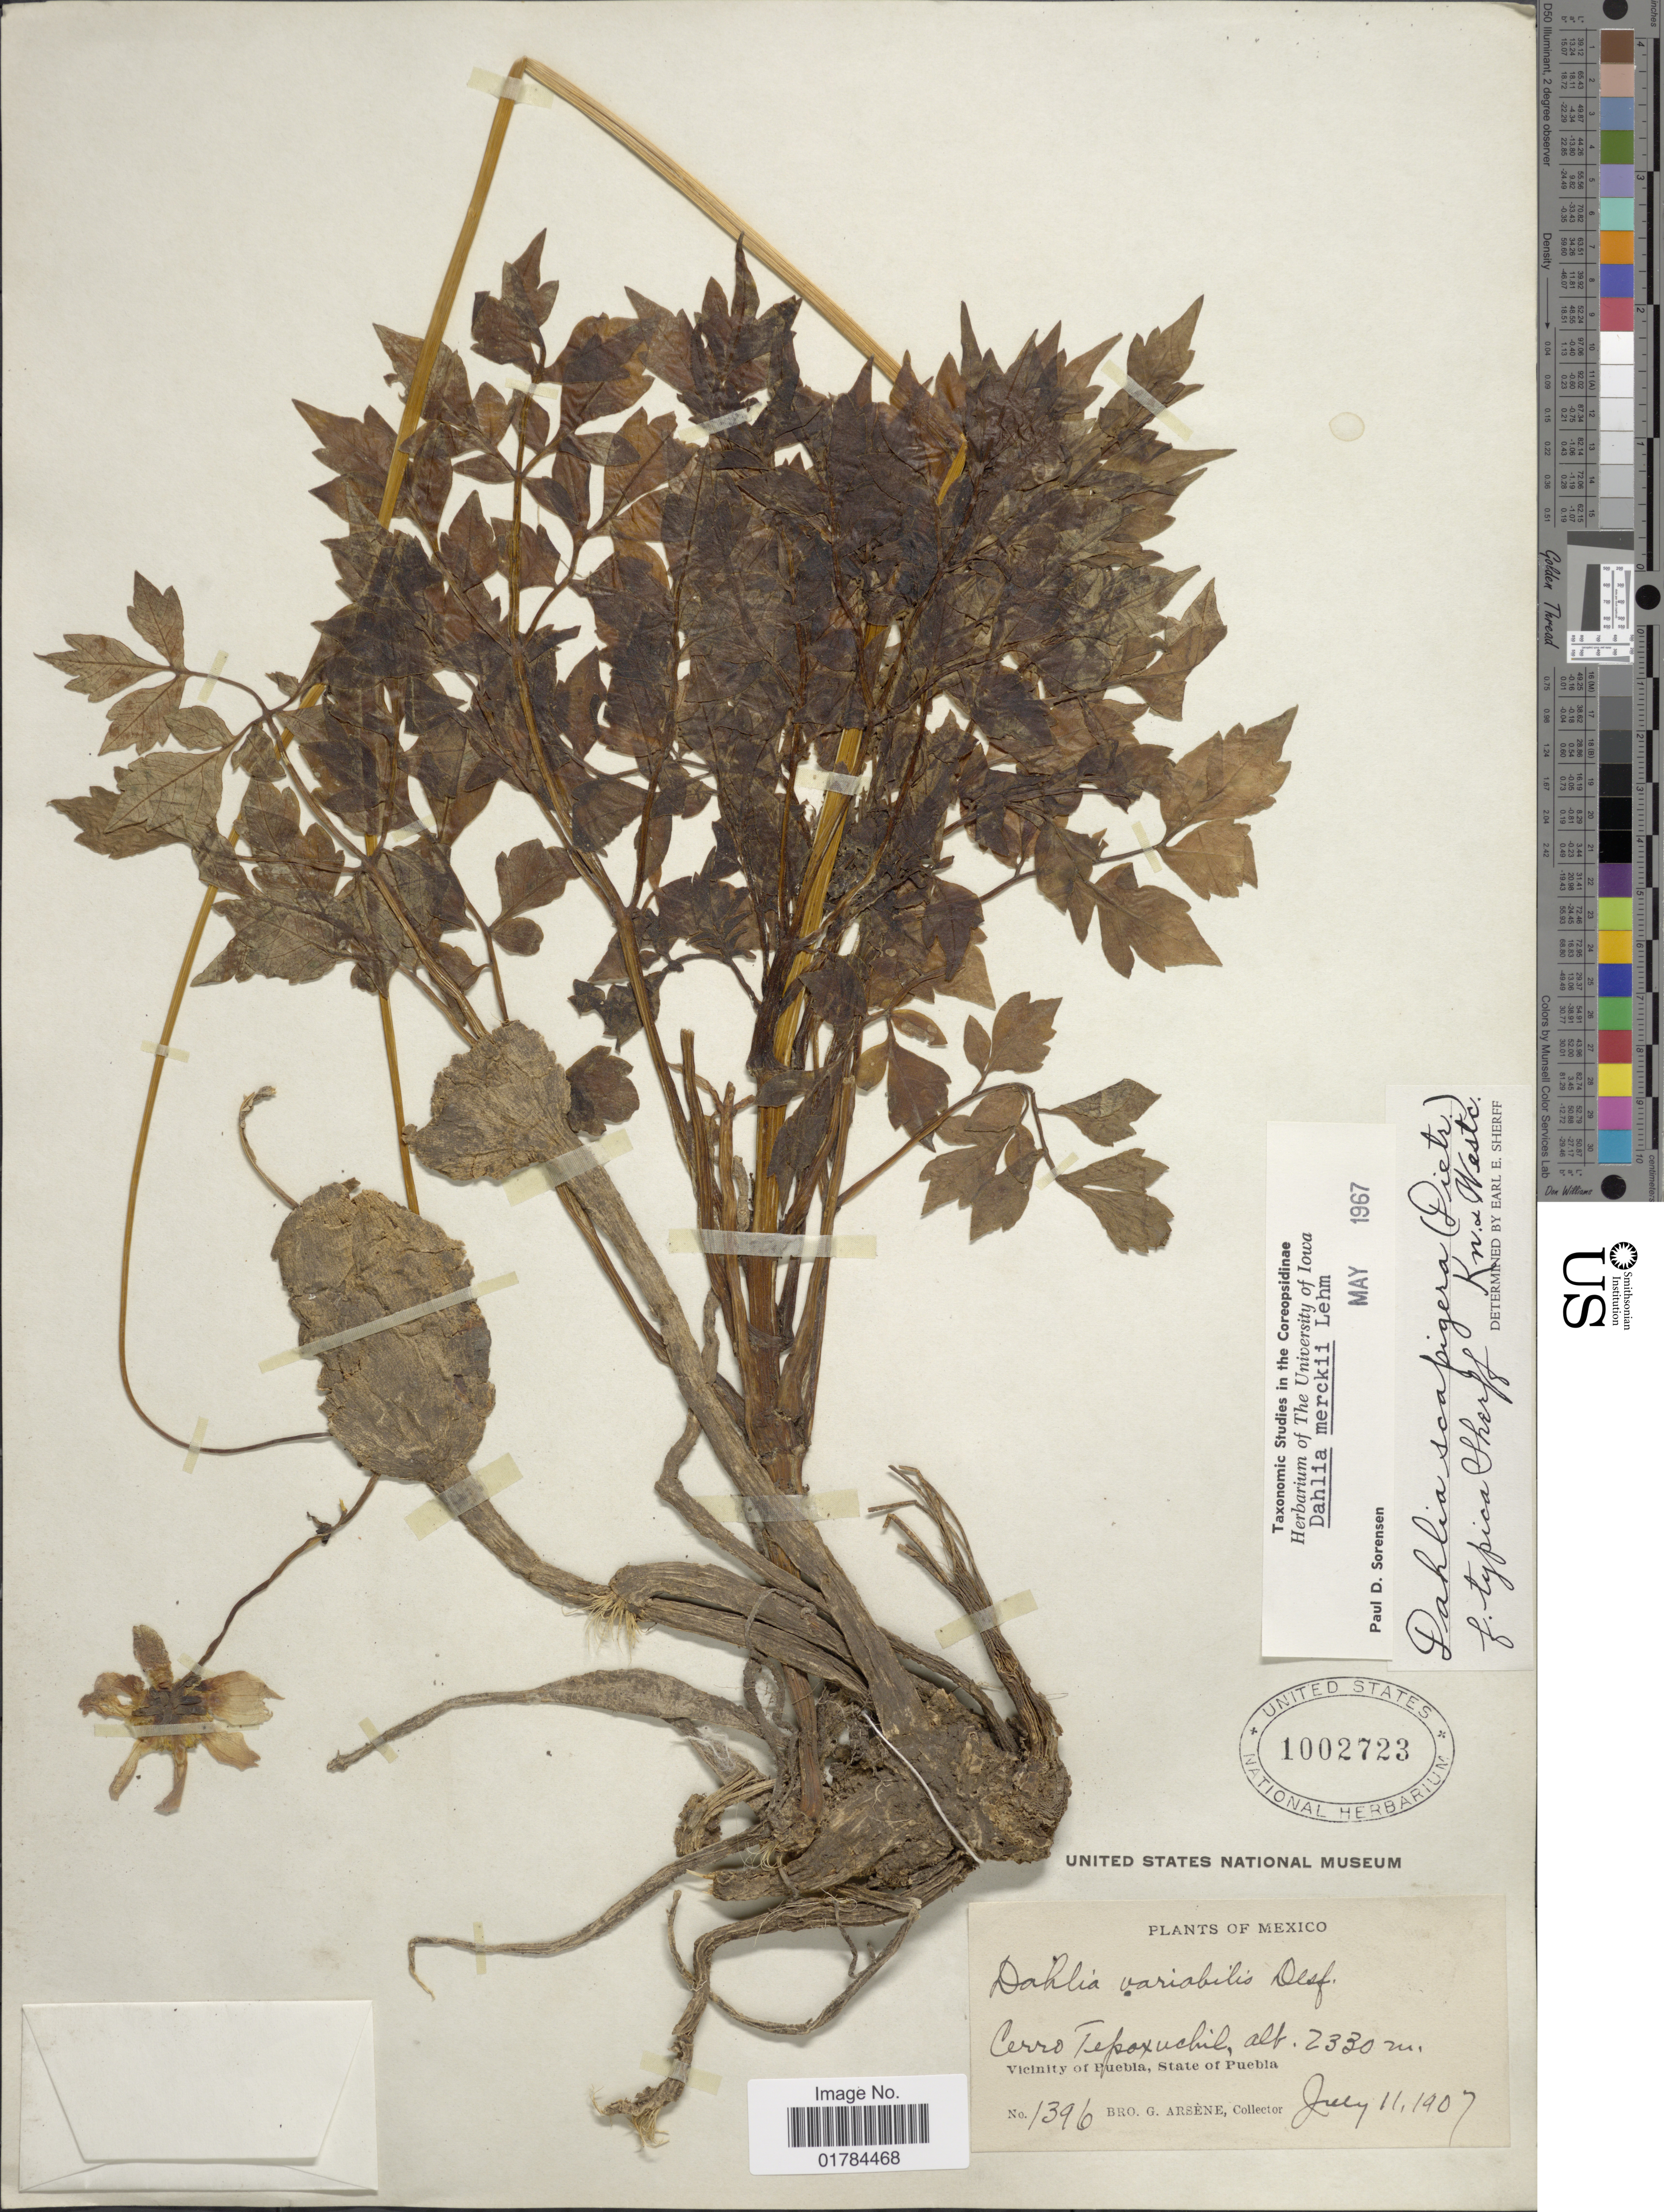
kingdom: Plantae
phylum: Tracheophyta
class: Magnoliopsida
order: Asterales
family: Asteraceae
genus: Dahlia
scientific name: Dahlia merckii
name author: Lehm.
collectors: Bro. G. Arsène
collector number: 1396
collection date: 1907-07-11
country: Mexico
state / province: Puebla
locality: Cerro del Tepozúchitl, vicinity of Puebla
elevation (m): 2330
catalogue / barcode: US 1002723